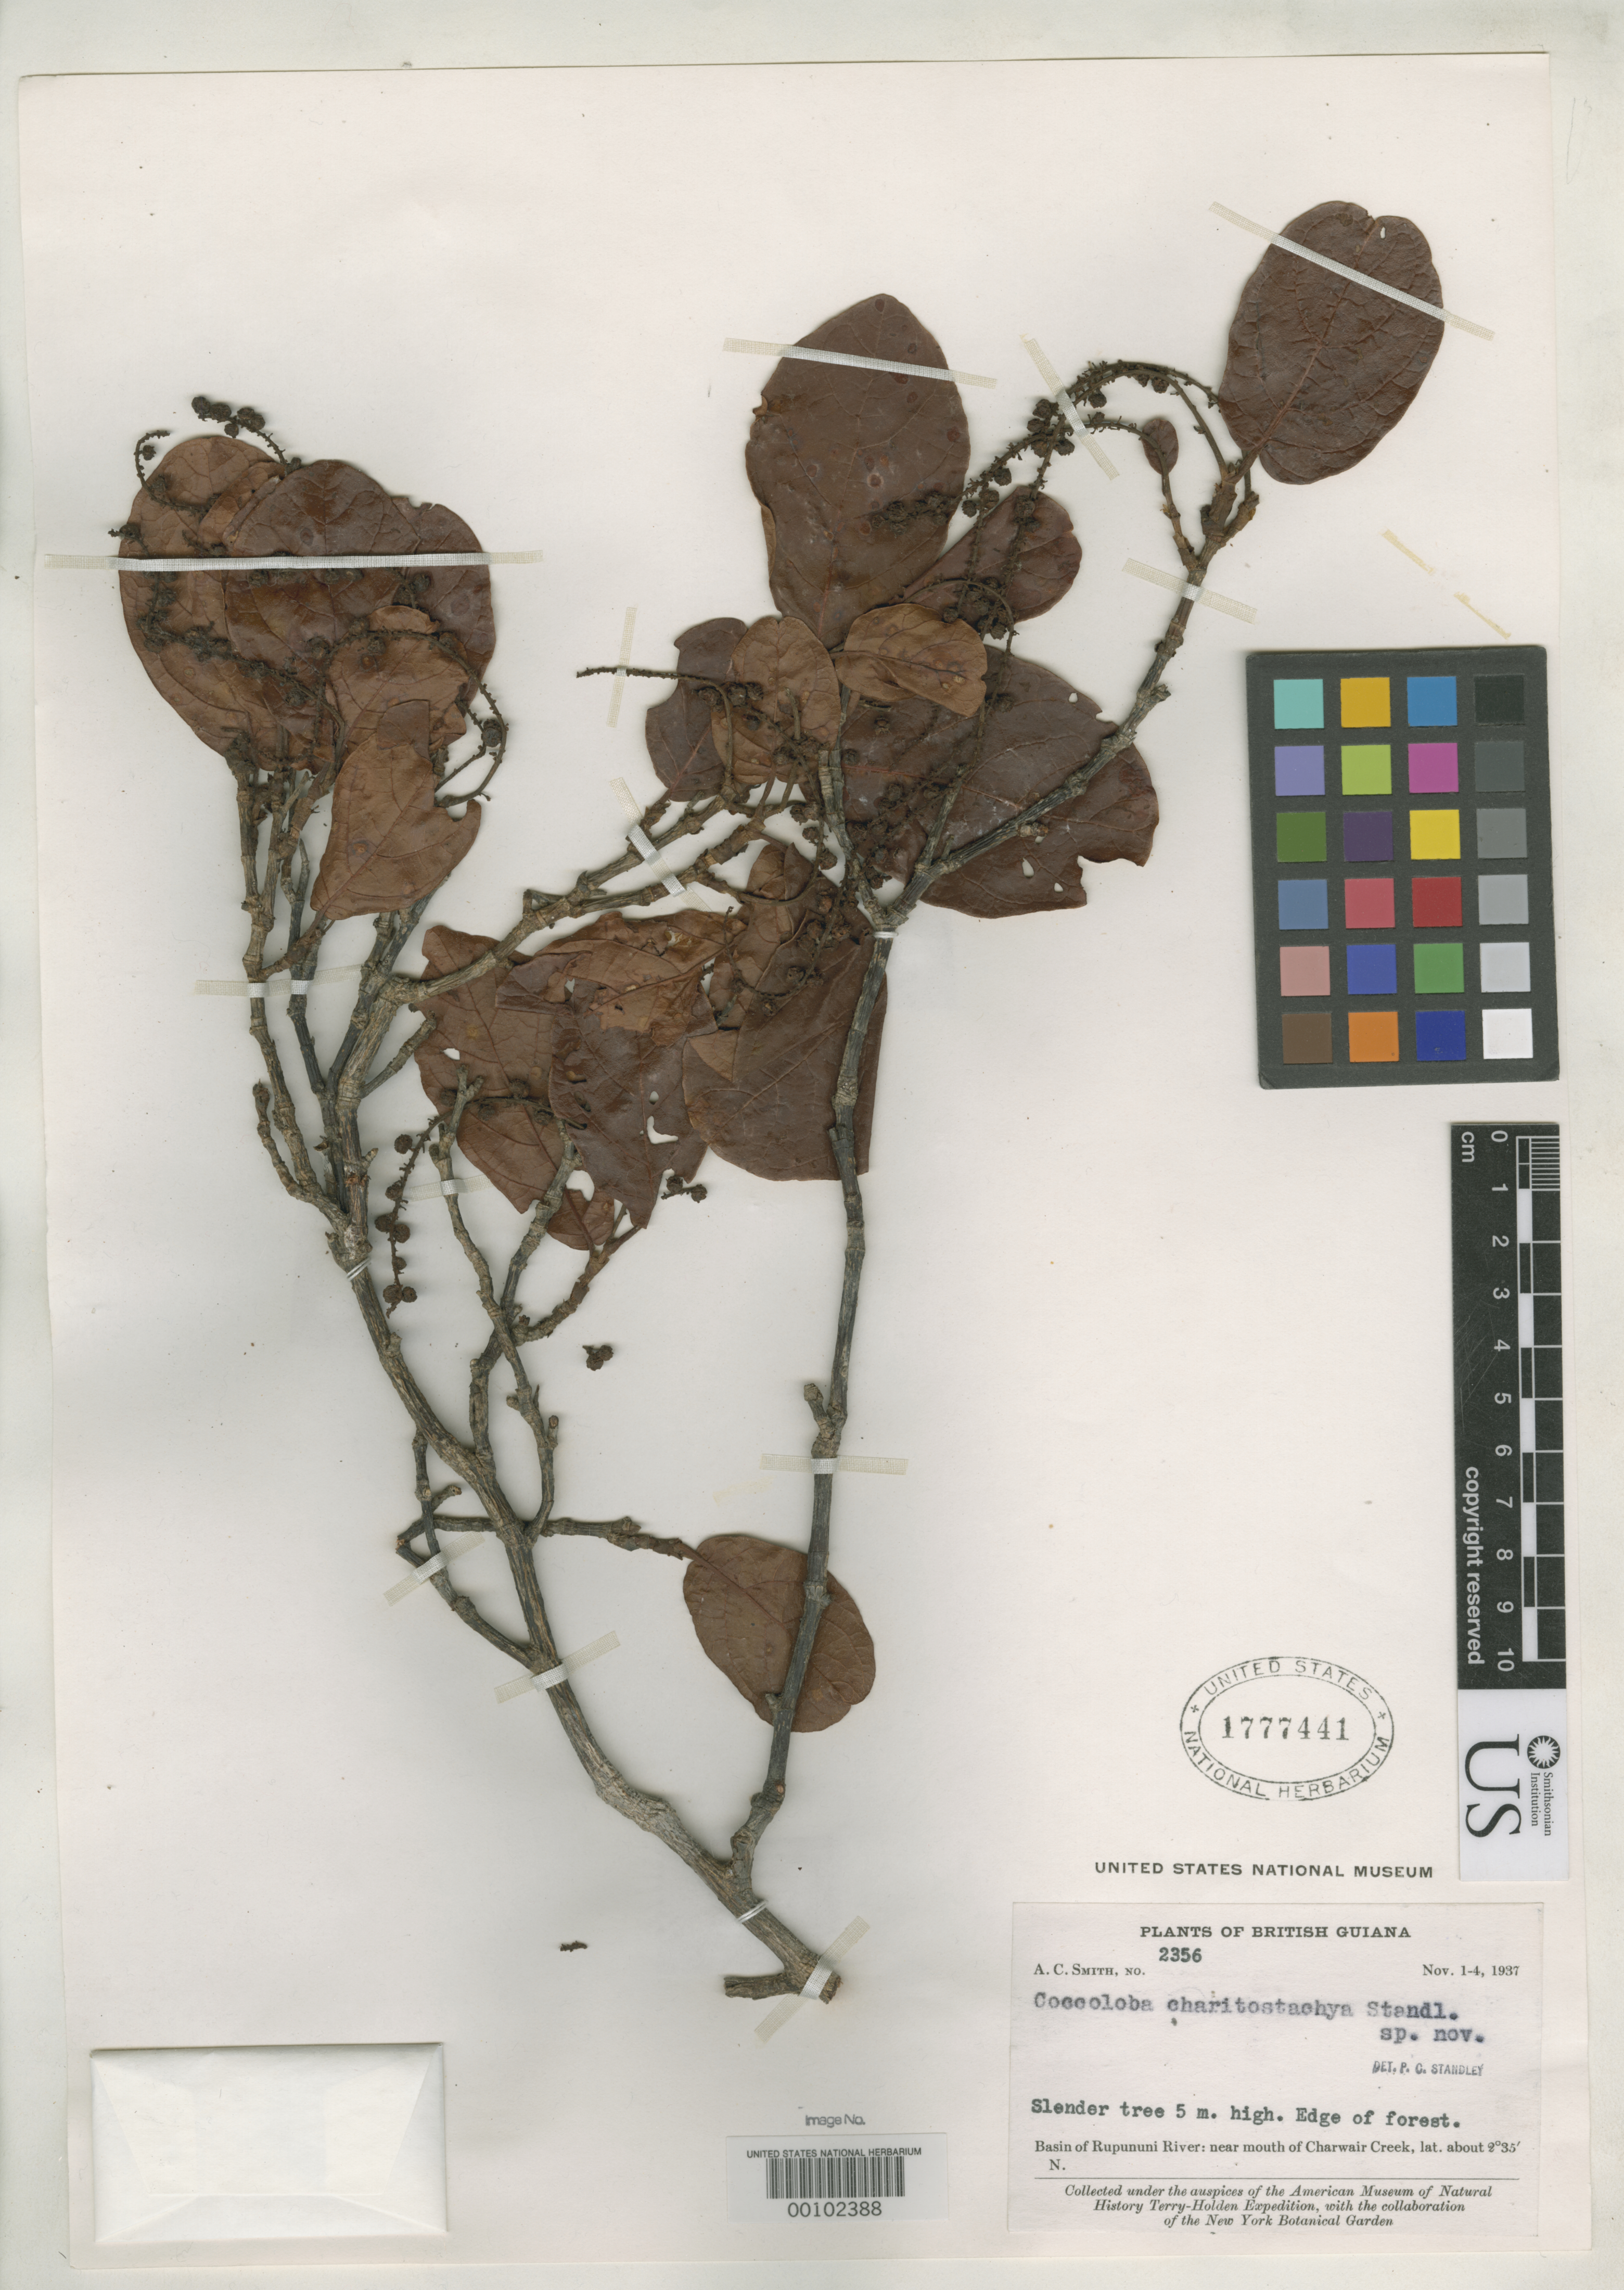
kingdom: Plantae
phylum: Tracheophyta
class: Magnoliopsida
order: Caryophyllales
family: Polygonaceae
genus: Coccoloba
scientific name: Coccoloba charitostachya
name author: Standl. in A.C. Sm.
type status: Isotype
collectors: A. C. Smith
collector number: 2356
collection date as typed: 01 Nov 1937 to 04 Nov 1937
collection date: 1937-11-01/1937-11-04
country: Guyana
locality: Basin of Rupununi River, near mouth of Charwair Creek.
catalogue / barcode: US 1777441